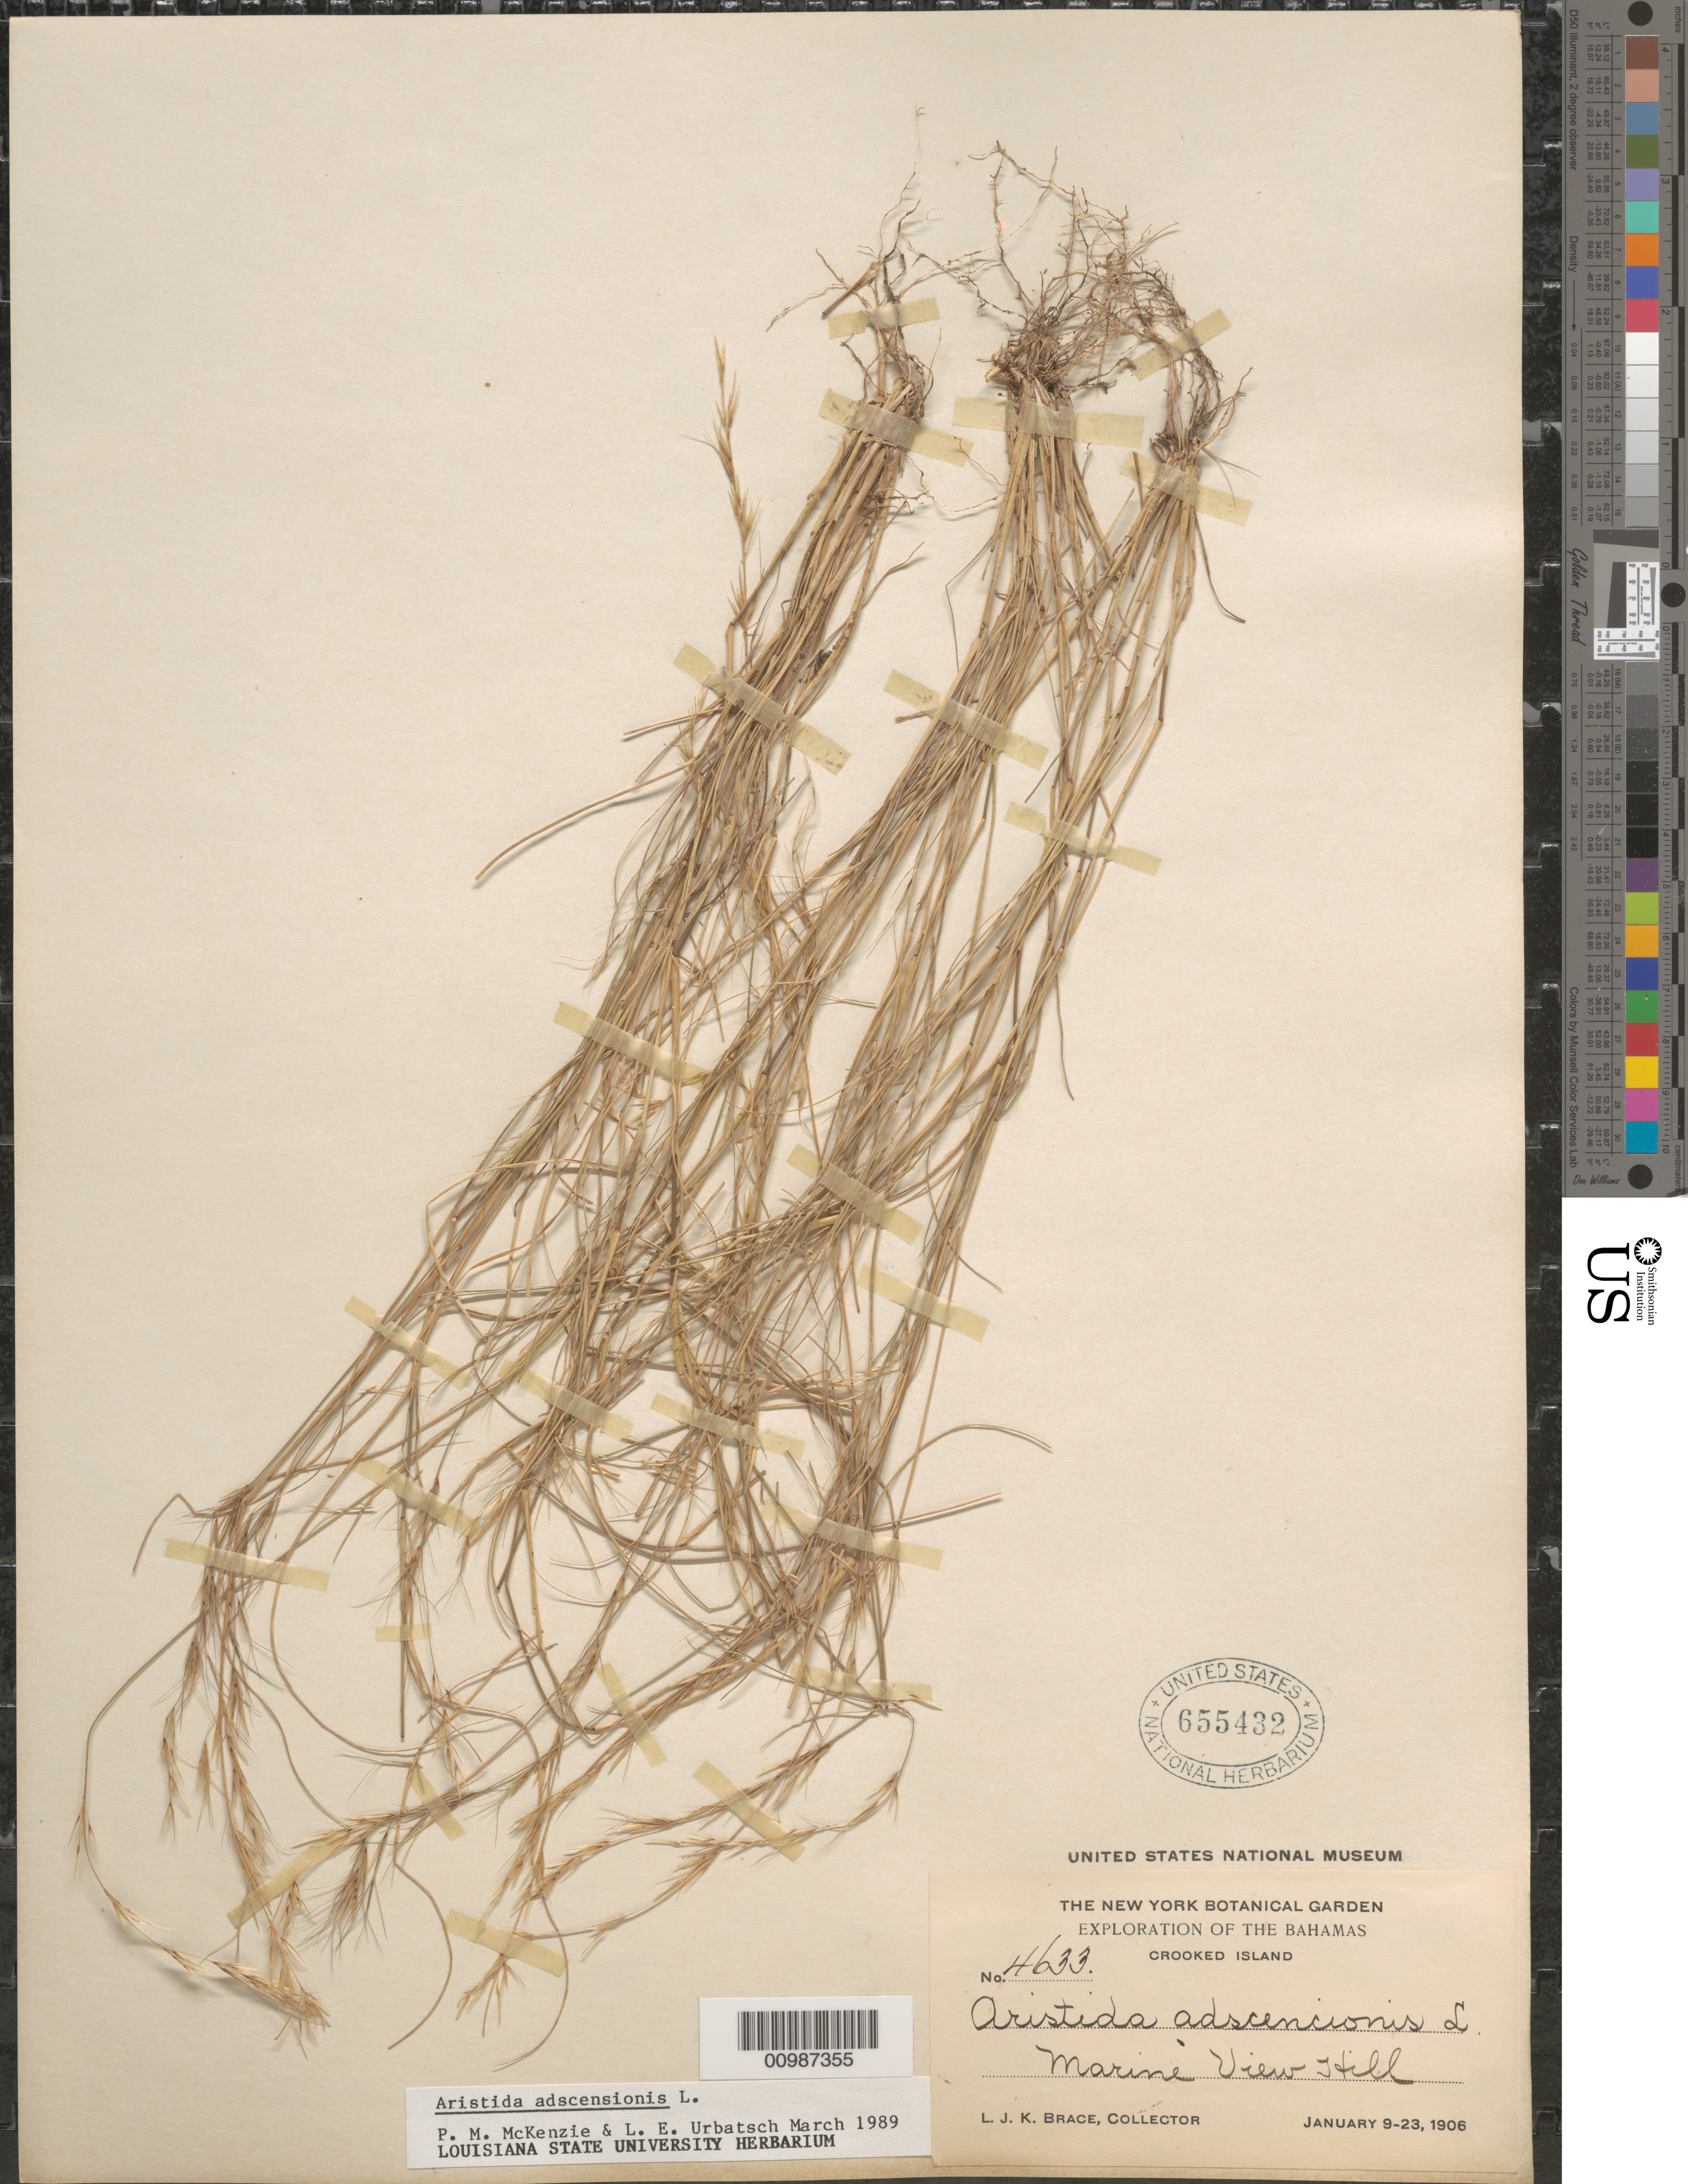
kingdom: Plantae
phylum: Tracheophyta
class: Liliopsida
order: Poales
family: Poaceae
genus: Aristida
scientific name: Aristida adscensionis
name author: L.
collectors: L. J. K. Brace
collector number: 4633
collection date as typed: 09 Jan 1906 or23 Jan 1906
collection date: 1906-01-09 or 1906-01-23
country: Bahamas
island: Crooked I.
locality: Marine View Hill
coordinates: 0 N, 0 E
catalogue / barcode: US 655432